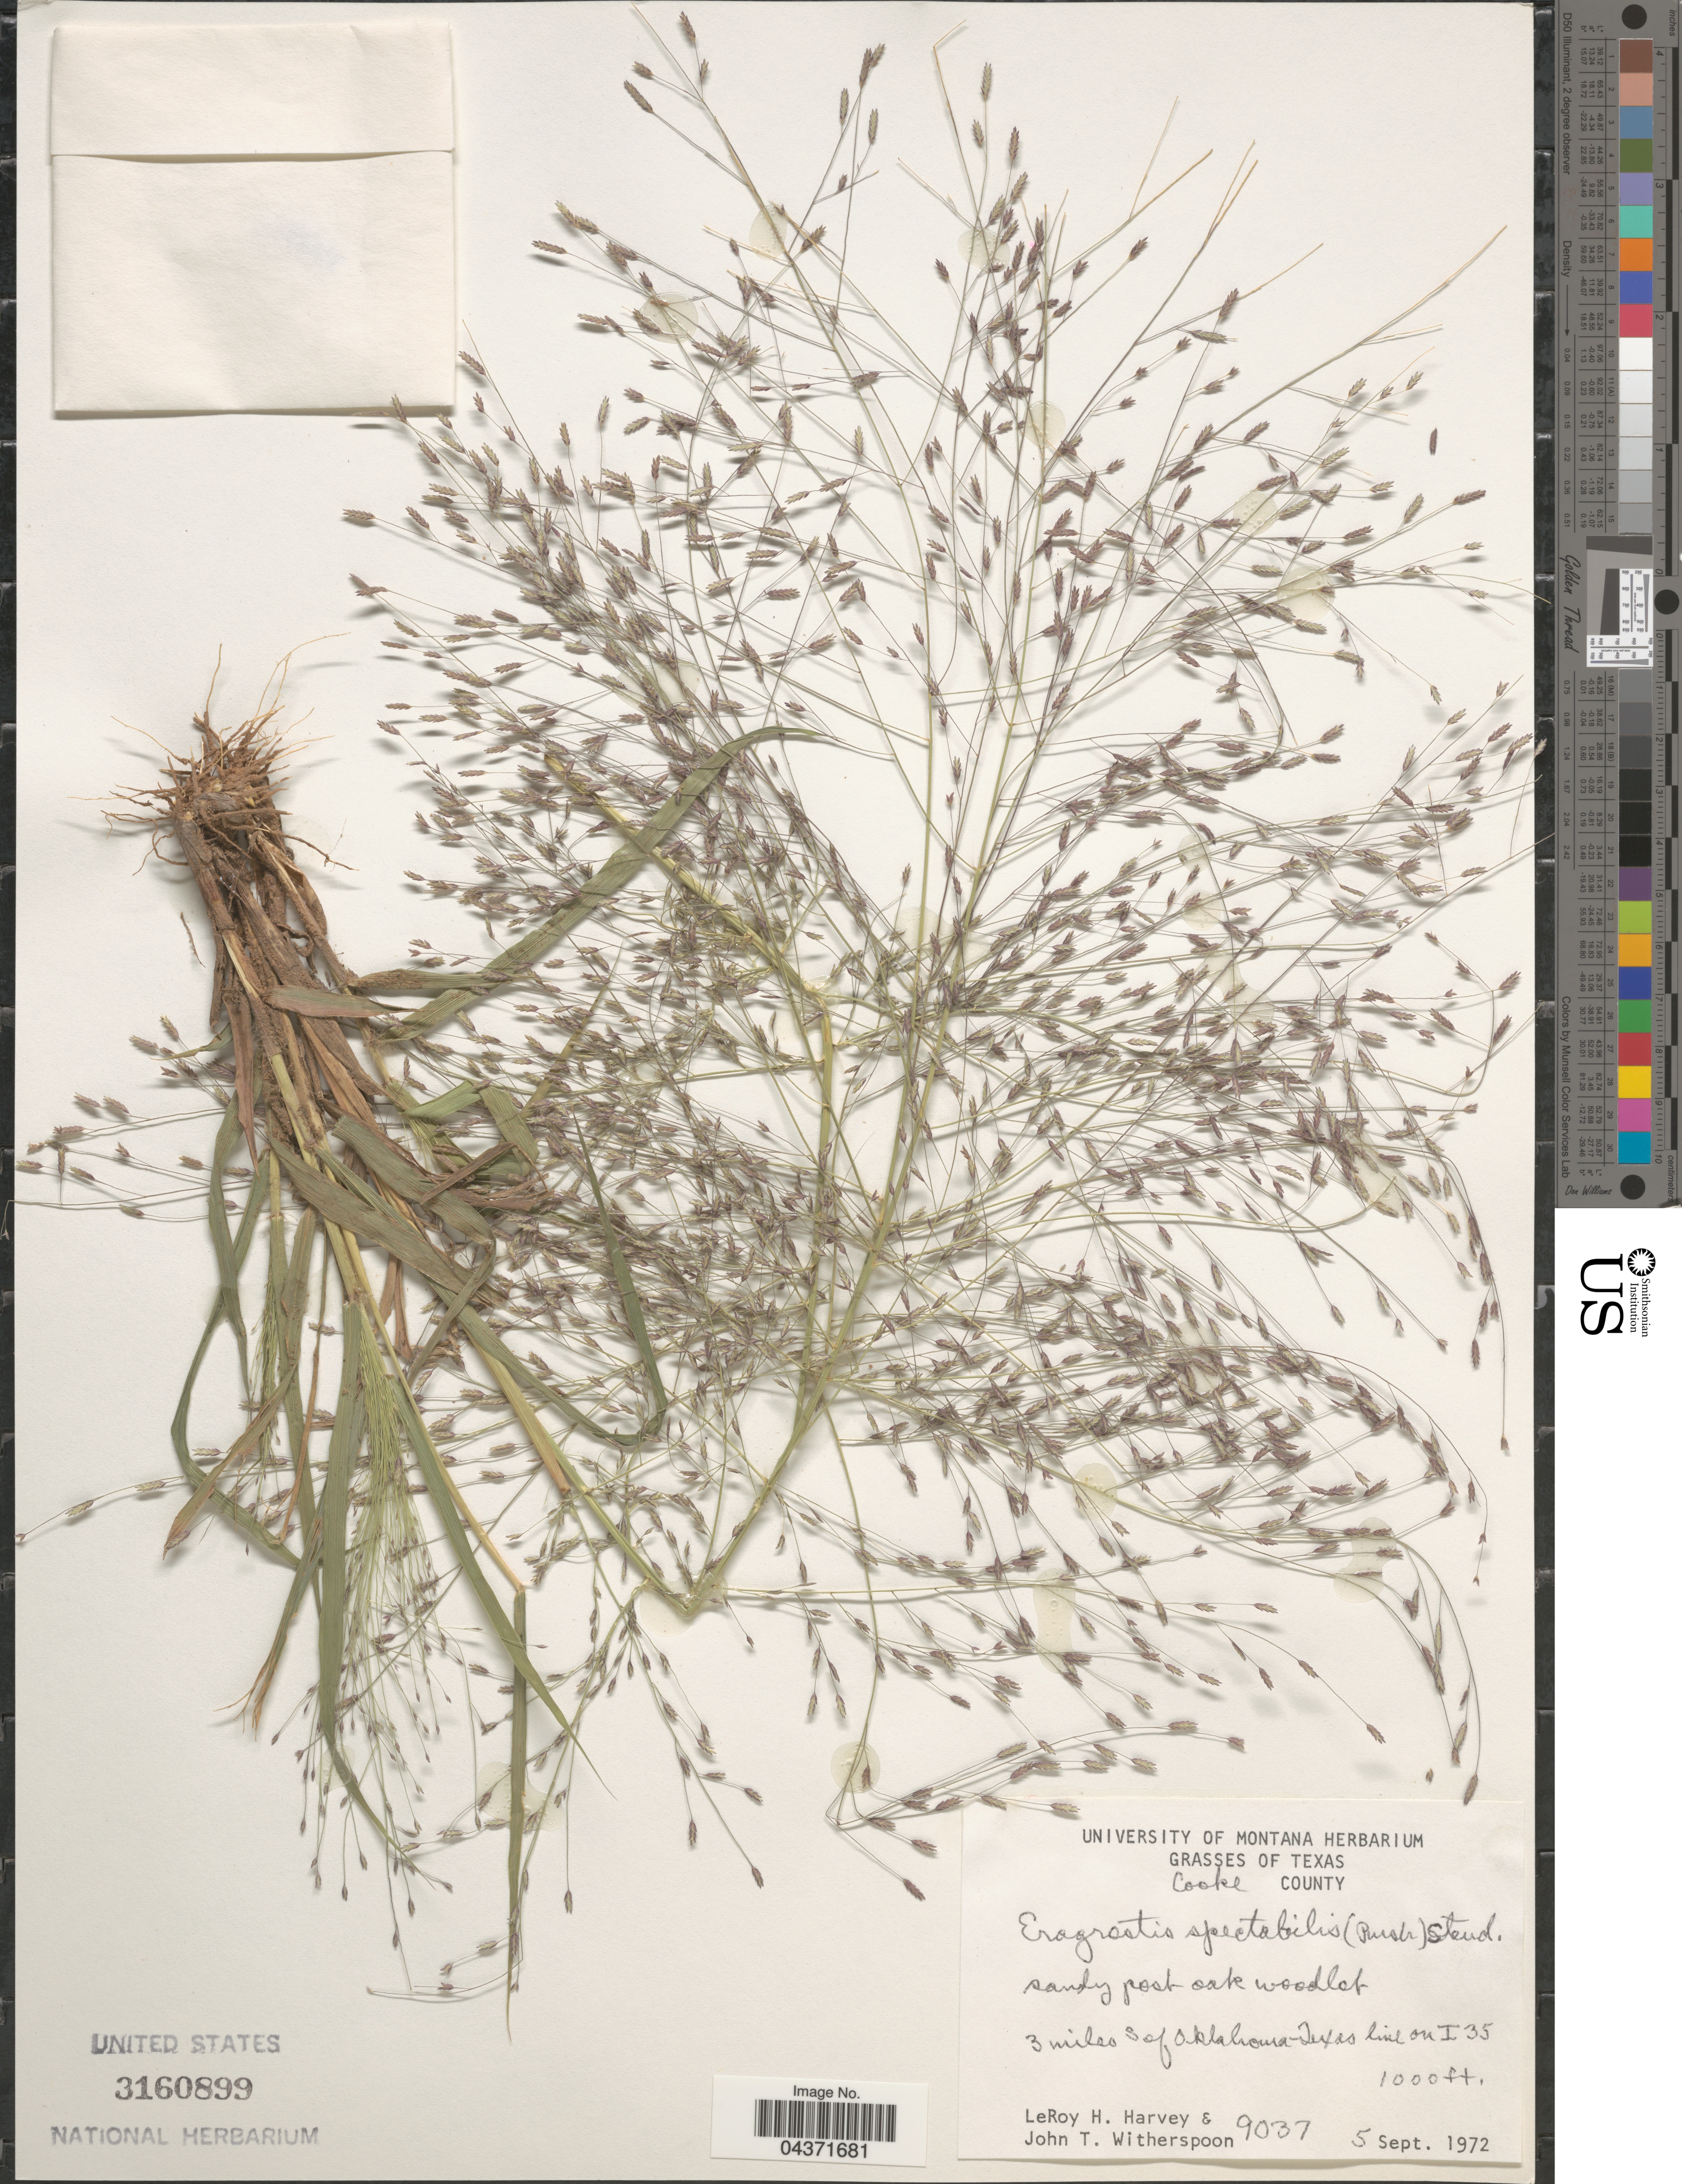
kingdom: Plantae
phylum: Tracheophyta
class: Liliopsida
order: Poales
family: Poaceae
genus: Eragrostis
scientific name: Eragrostis spectabilis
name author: (Pursh) Steud.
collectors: L. H. Harvey & J. Witherspoon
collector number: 9037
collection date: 1972-09-05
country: United States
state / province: Texas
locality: Cooke County. 3 miles S of Oklahoma-Texas line on I35.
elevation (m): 305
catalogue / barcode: US 3160899